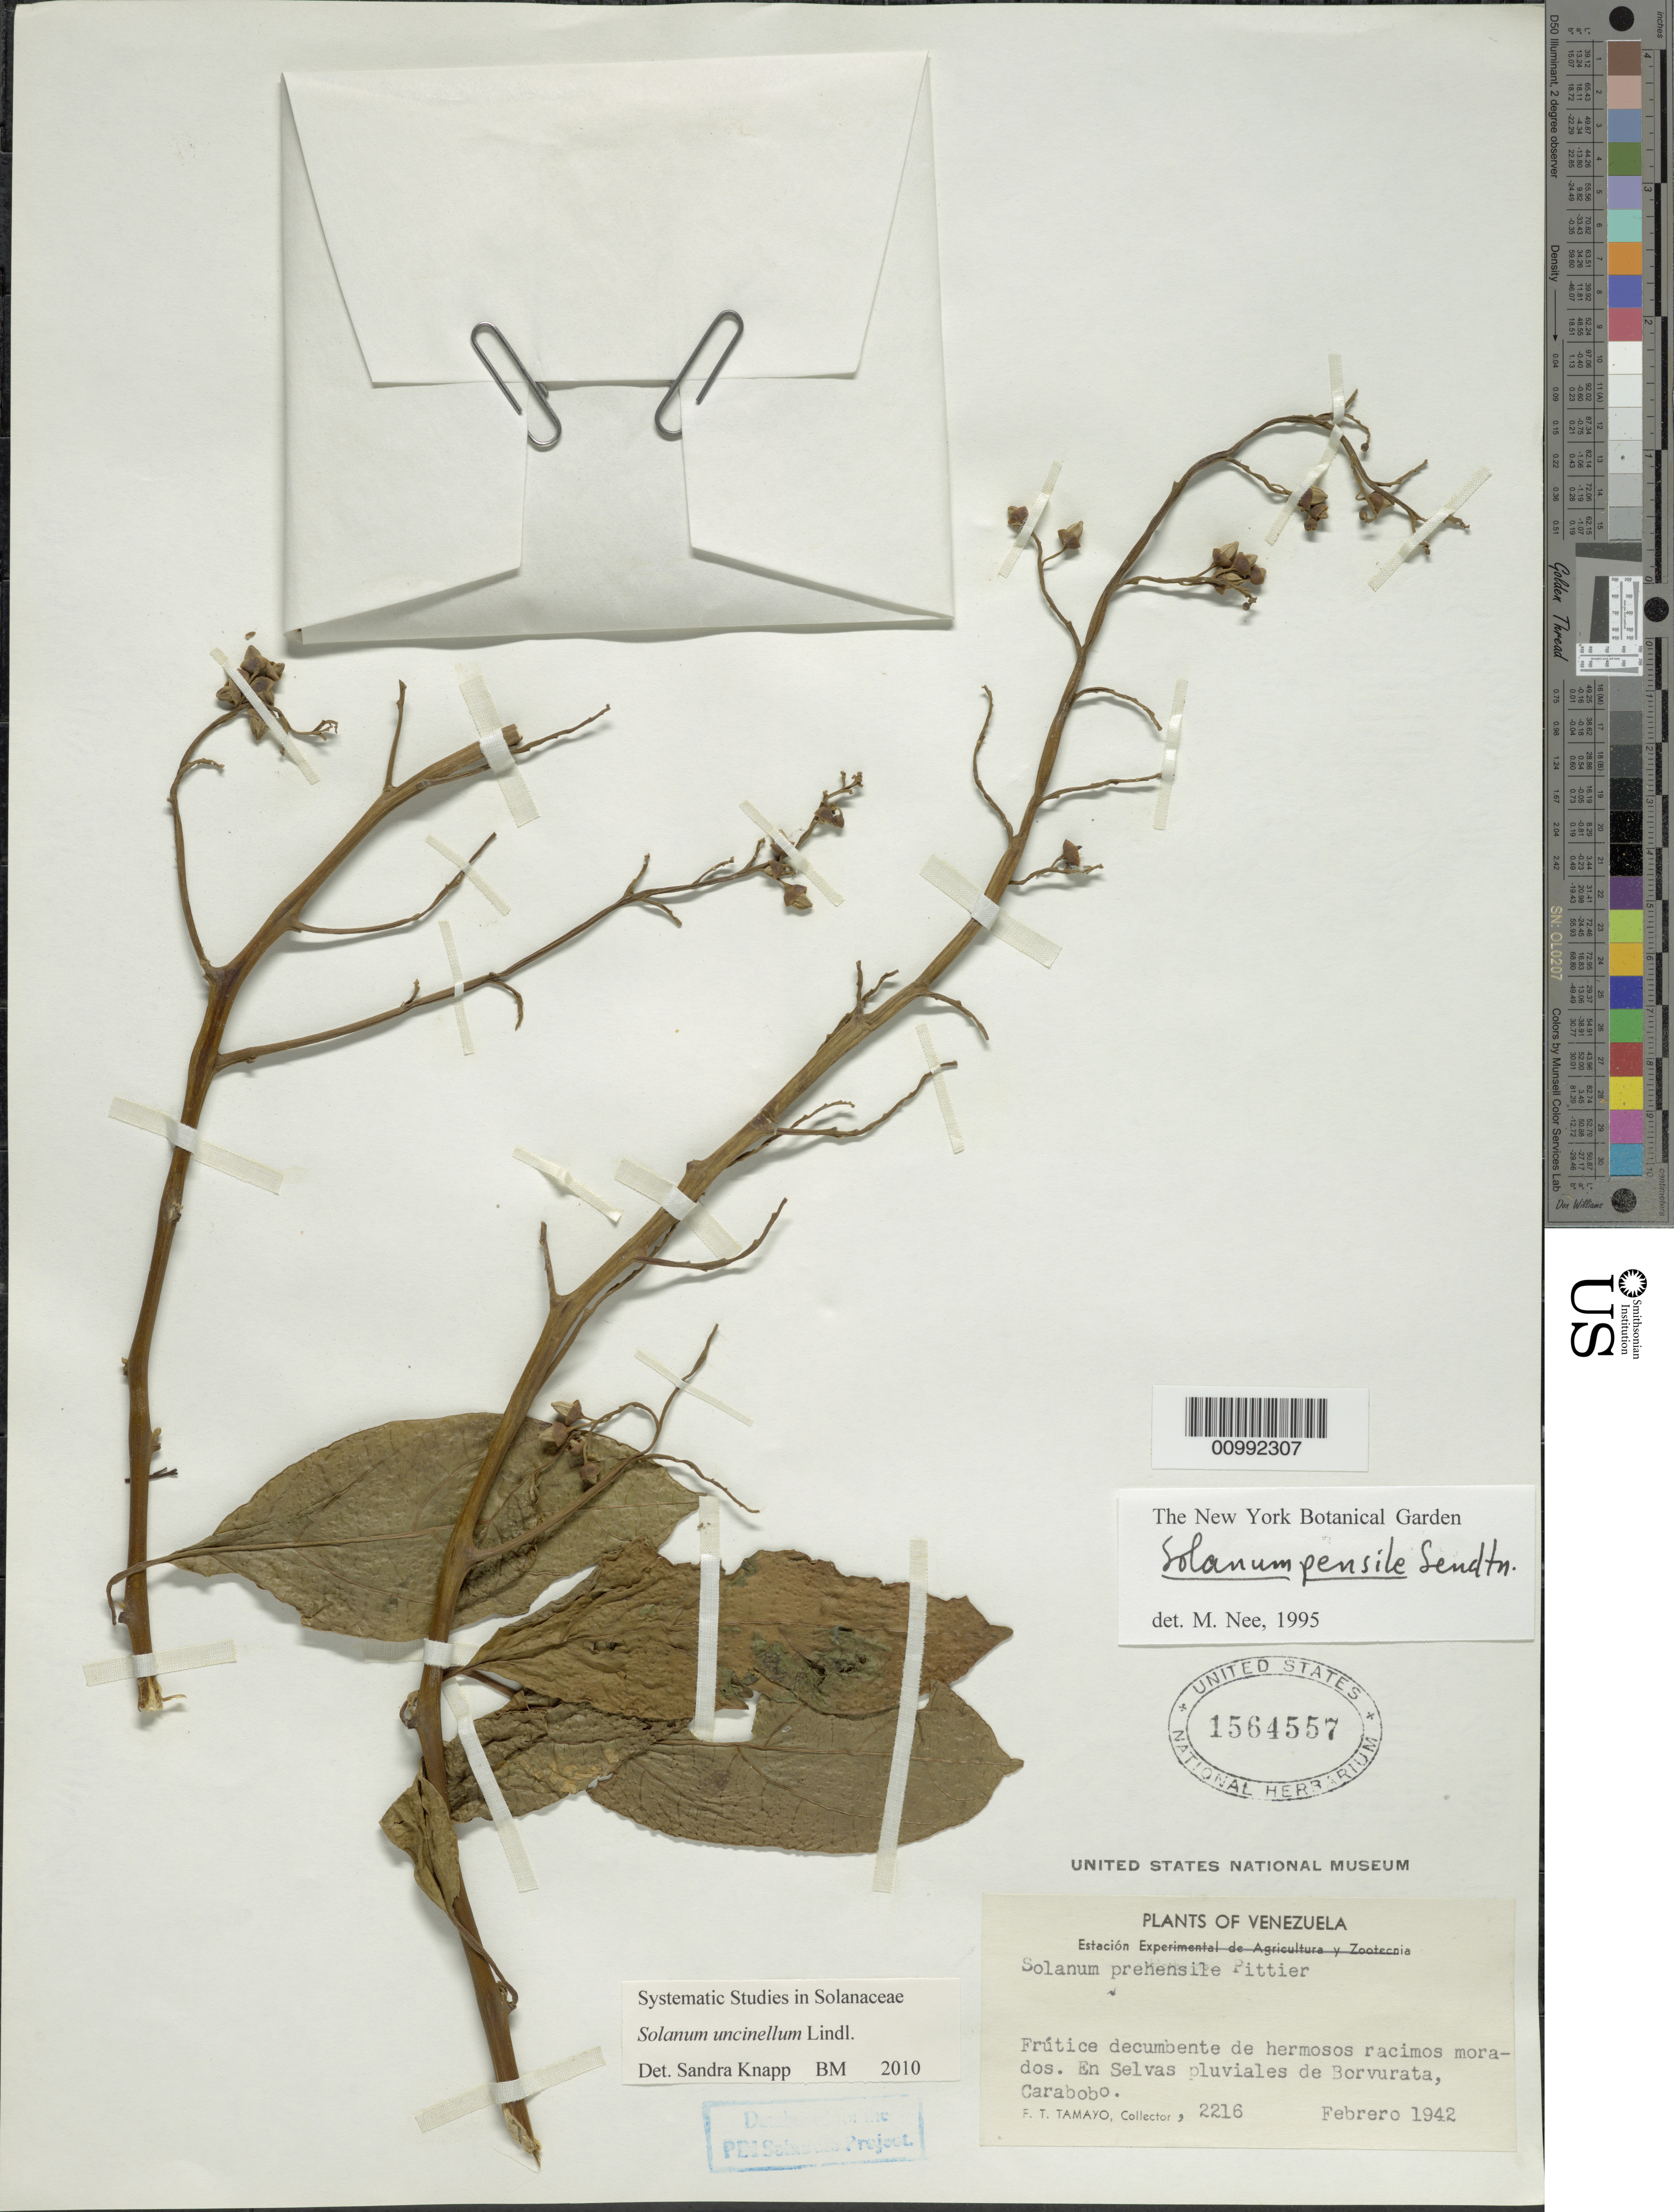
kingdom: Plantae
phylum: Tracheophyta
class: Magnoliopsida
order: Solanales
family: Solanaceae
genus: Solanum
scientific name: Solanum uncinellum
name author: Lindl.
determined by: Knapp, S. D.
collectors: F. Tamayo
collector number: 2216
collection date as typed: Feb 1942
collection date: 1942-02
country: Venezuela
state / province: Carabobo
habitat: selvas pluviales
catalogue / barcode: US 1564557